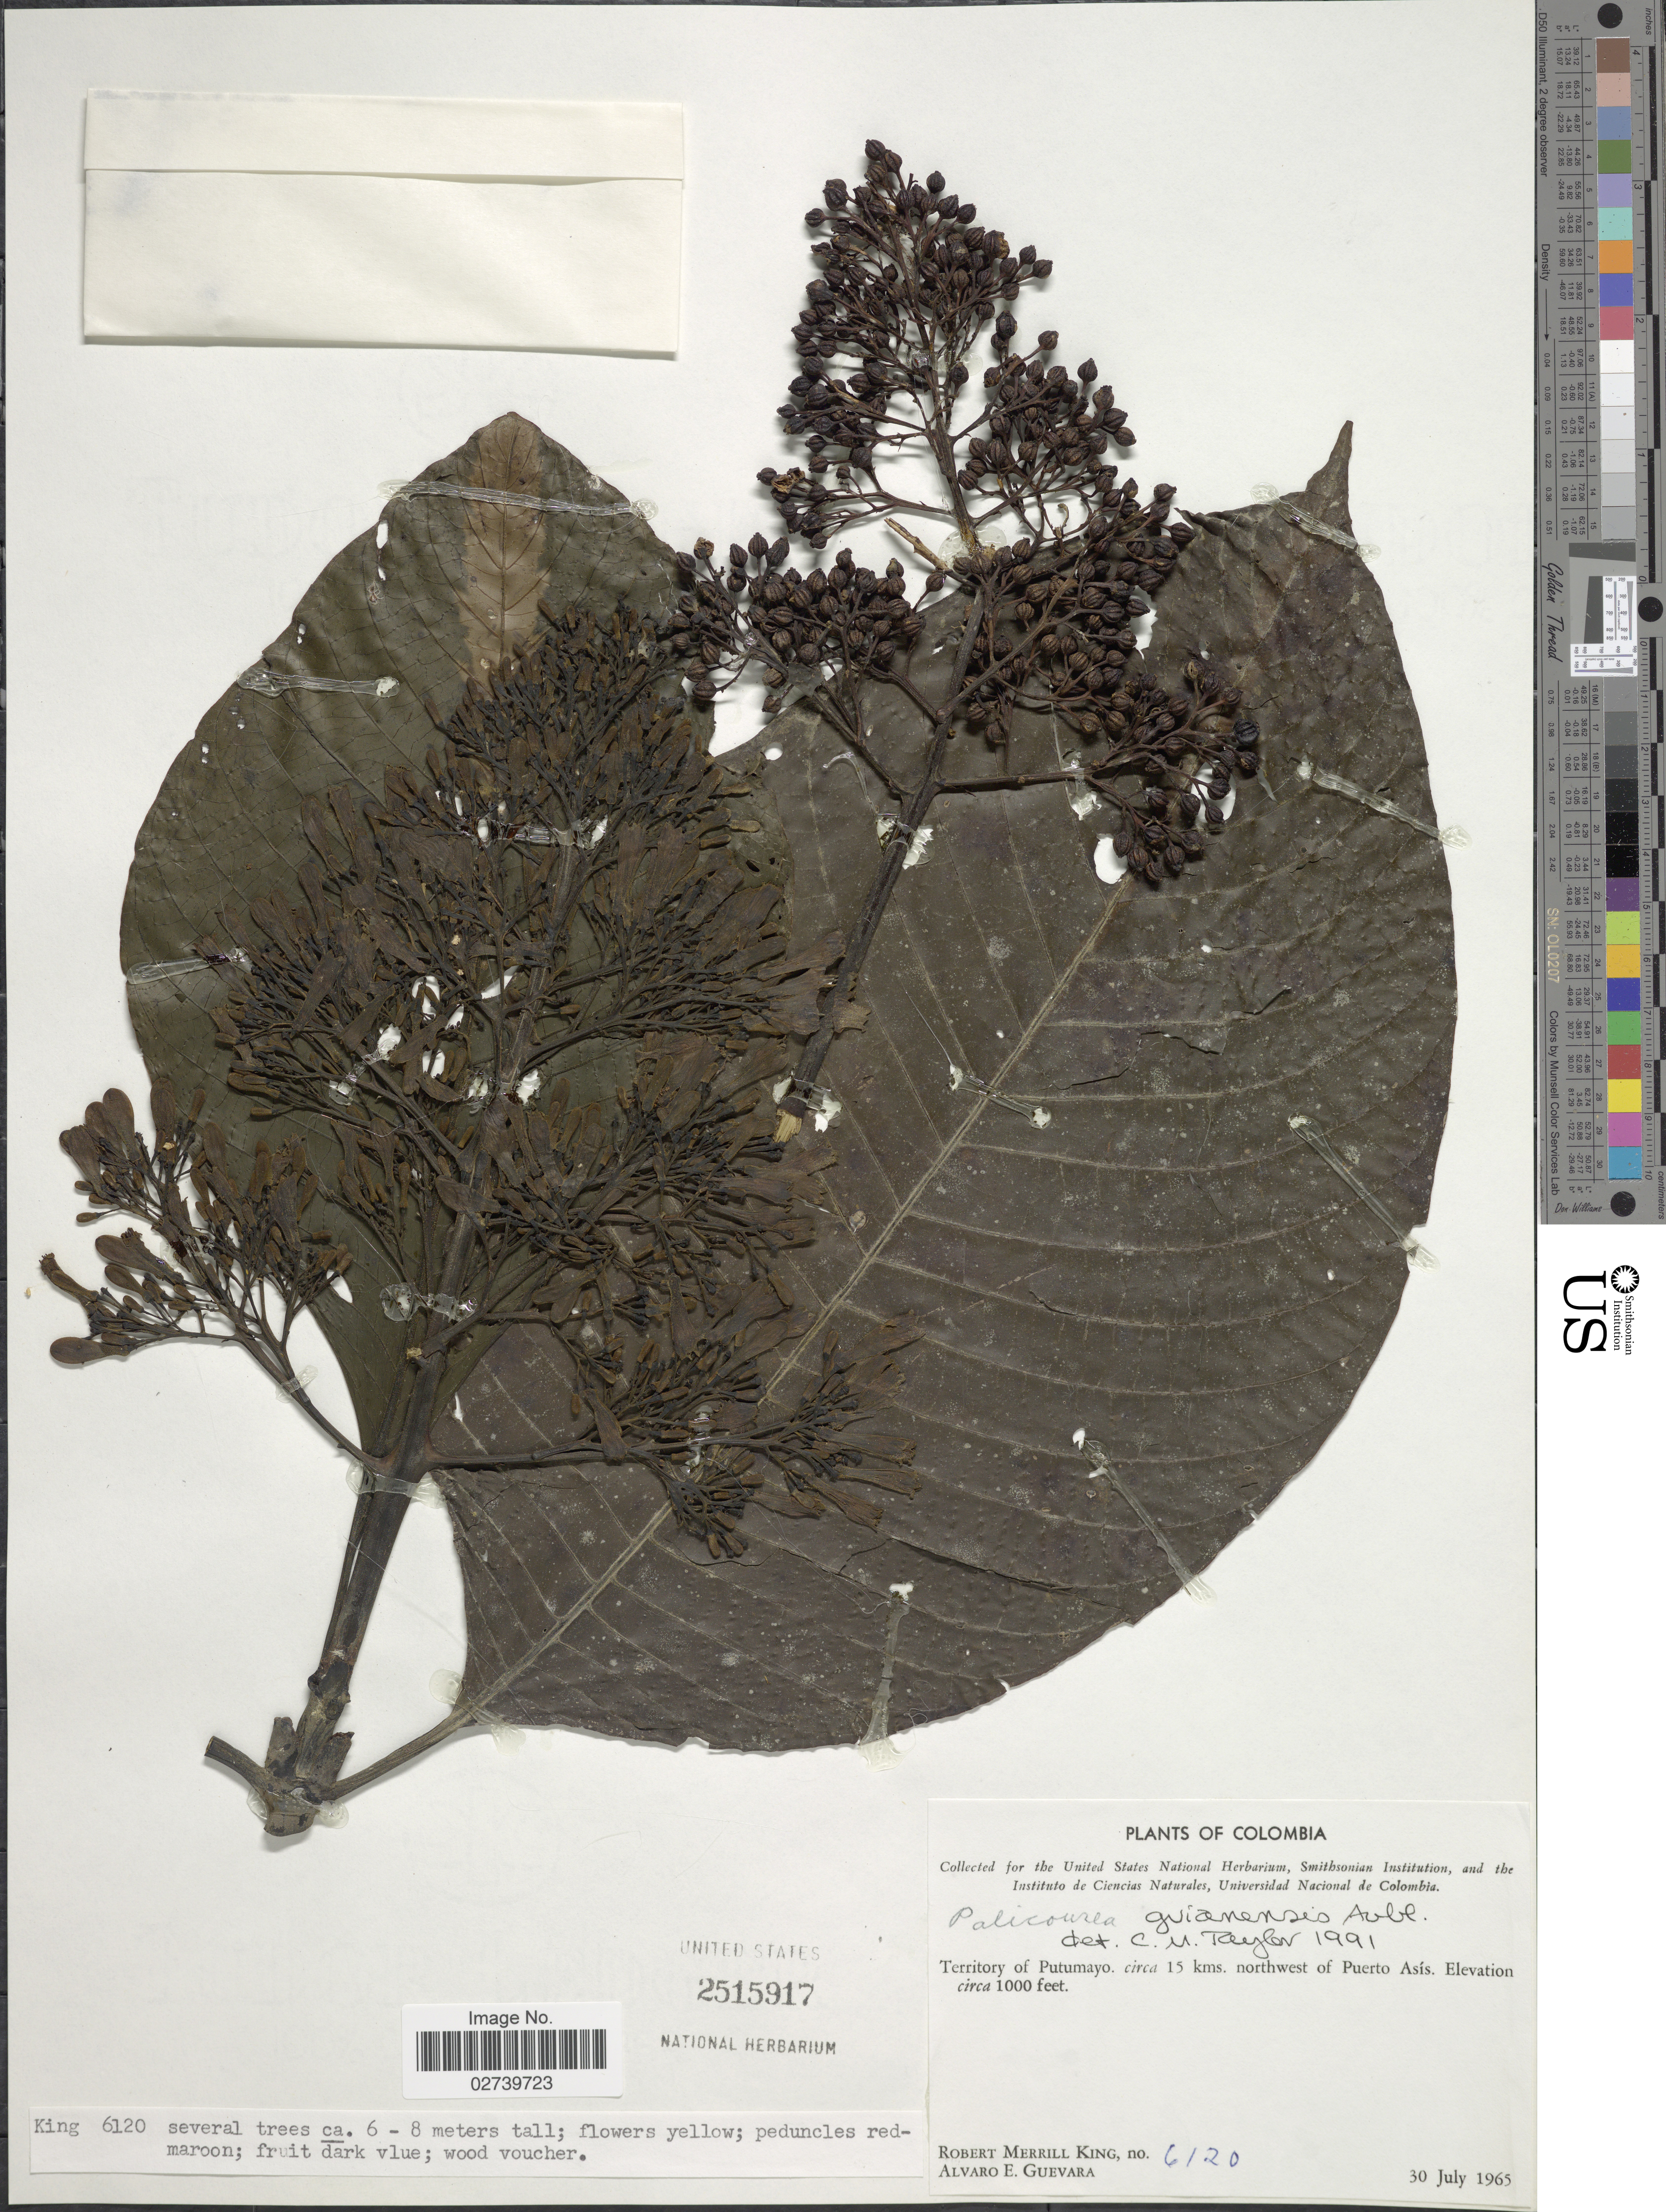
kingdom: Plantae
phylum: Tracheophyta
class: Magnoliopsida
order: Gentianales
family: Rubiaceae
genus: Palicourea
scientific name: Palicourea guianensis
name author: Aubl.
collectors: R. M. King & A. E. Guevara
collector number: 6120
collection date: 1965-07-30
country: Colombia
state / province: Putumayo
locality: Circa 15 kms. northwest of Puerto Asís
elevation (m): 305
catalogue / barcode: US 2515917